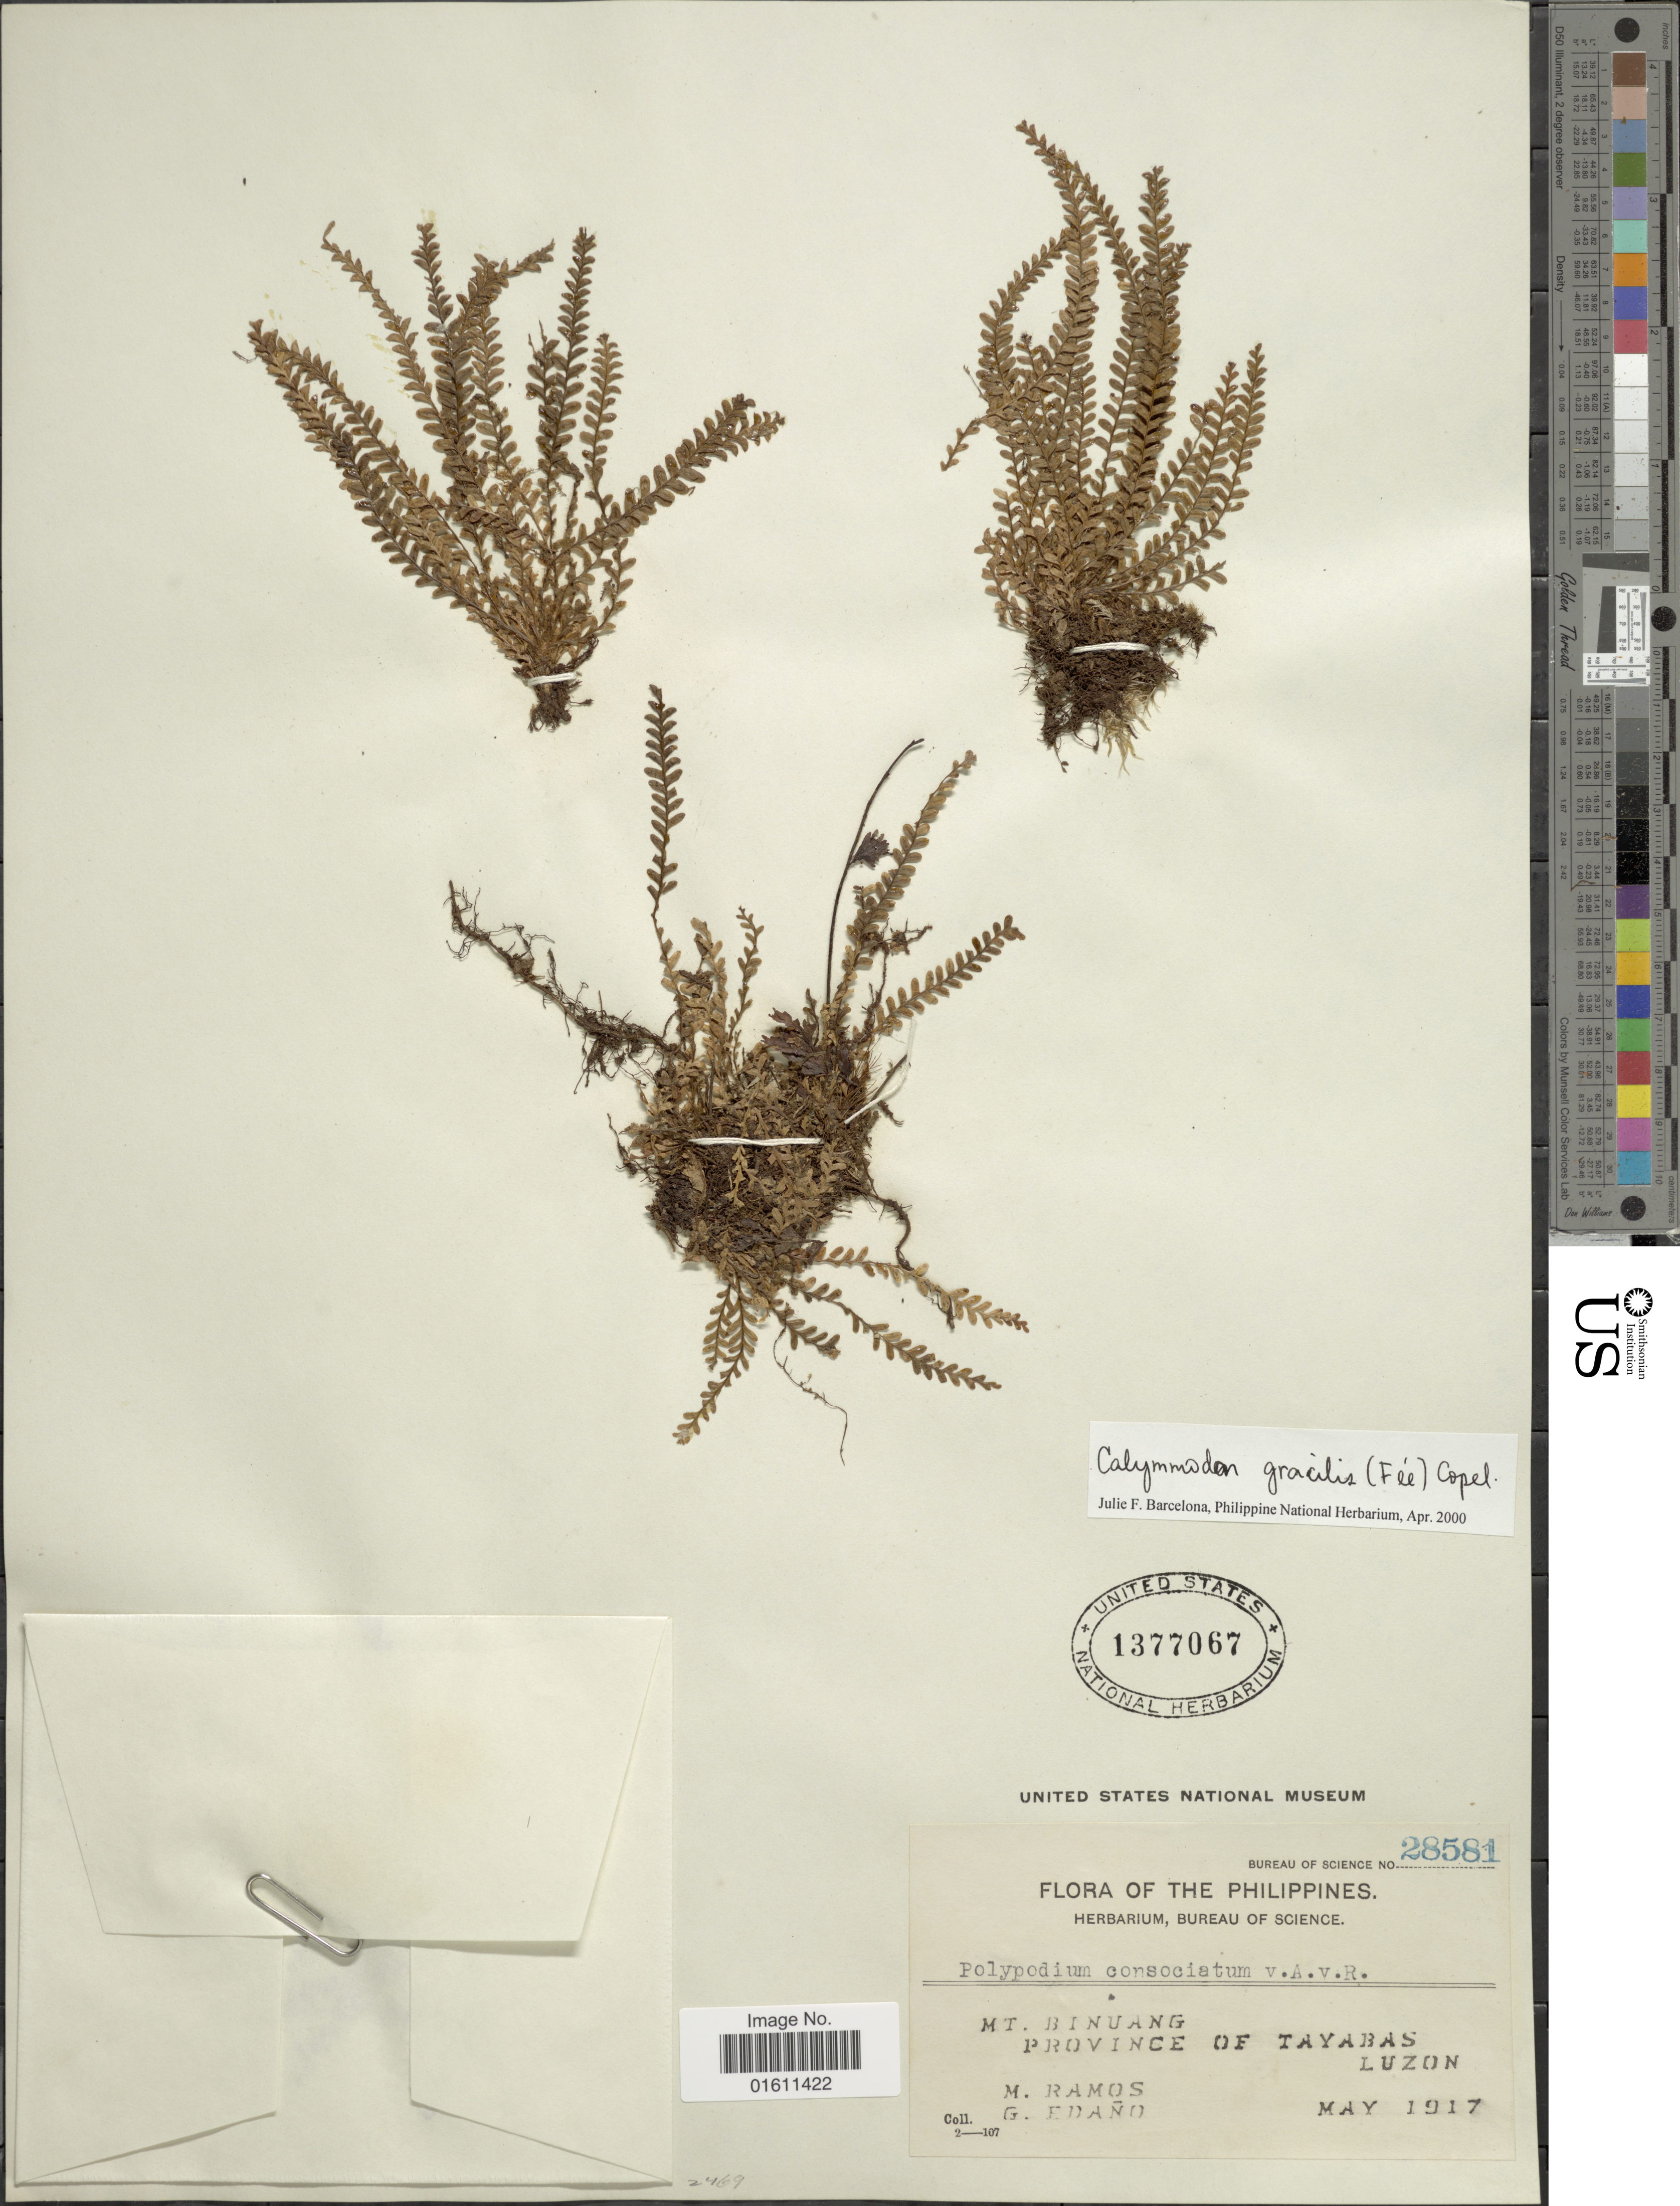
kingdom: Plantae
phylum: Tracheophyta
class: Polypodiopsida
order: Polypodiales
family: Polypodiaceae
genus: Calymmodon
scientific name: Calymmodon gracilis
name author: (Fée) Copel.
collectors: M. Ramos & G. Edaño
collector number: Bureau of Science 28581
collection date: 1917-05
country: Philippines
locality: The Philippines, Mt. Binuang province of Tayabas Luzon.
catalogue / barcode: US 1377067